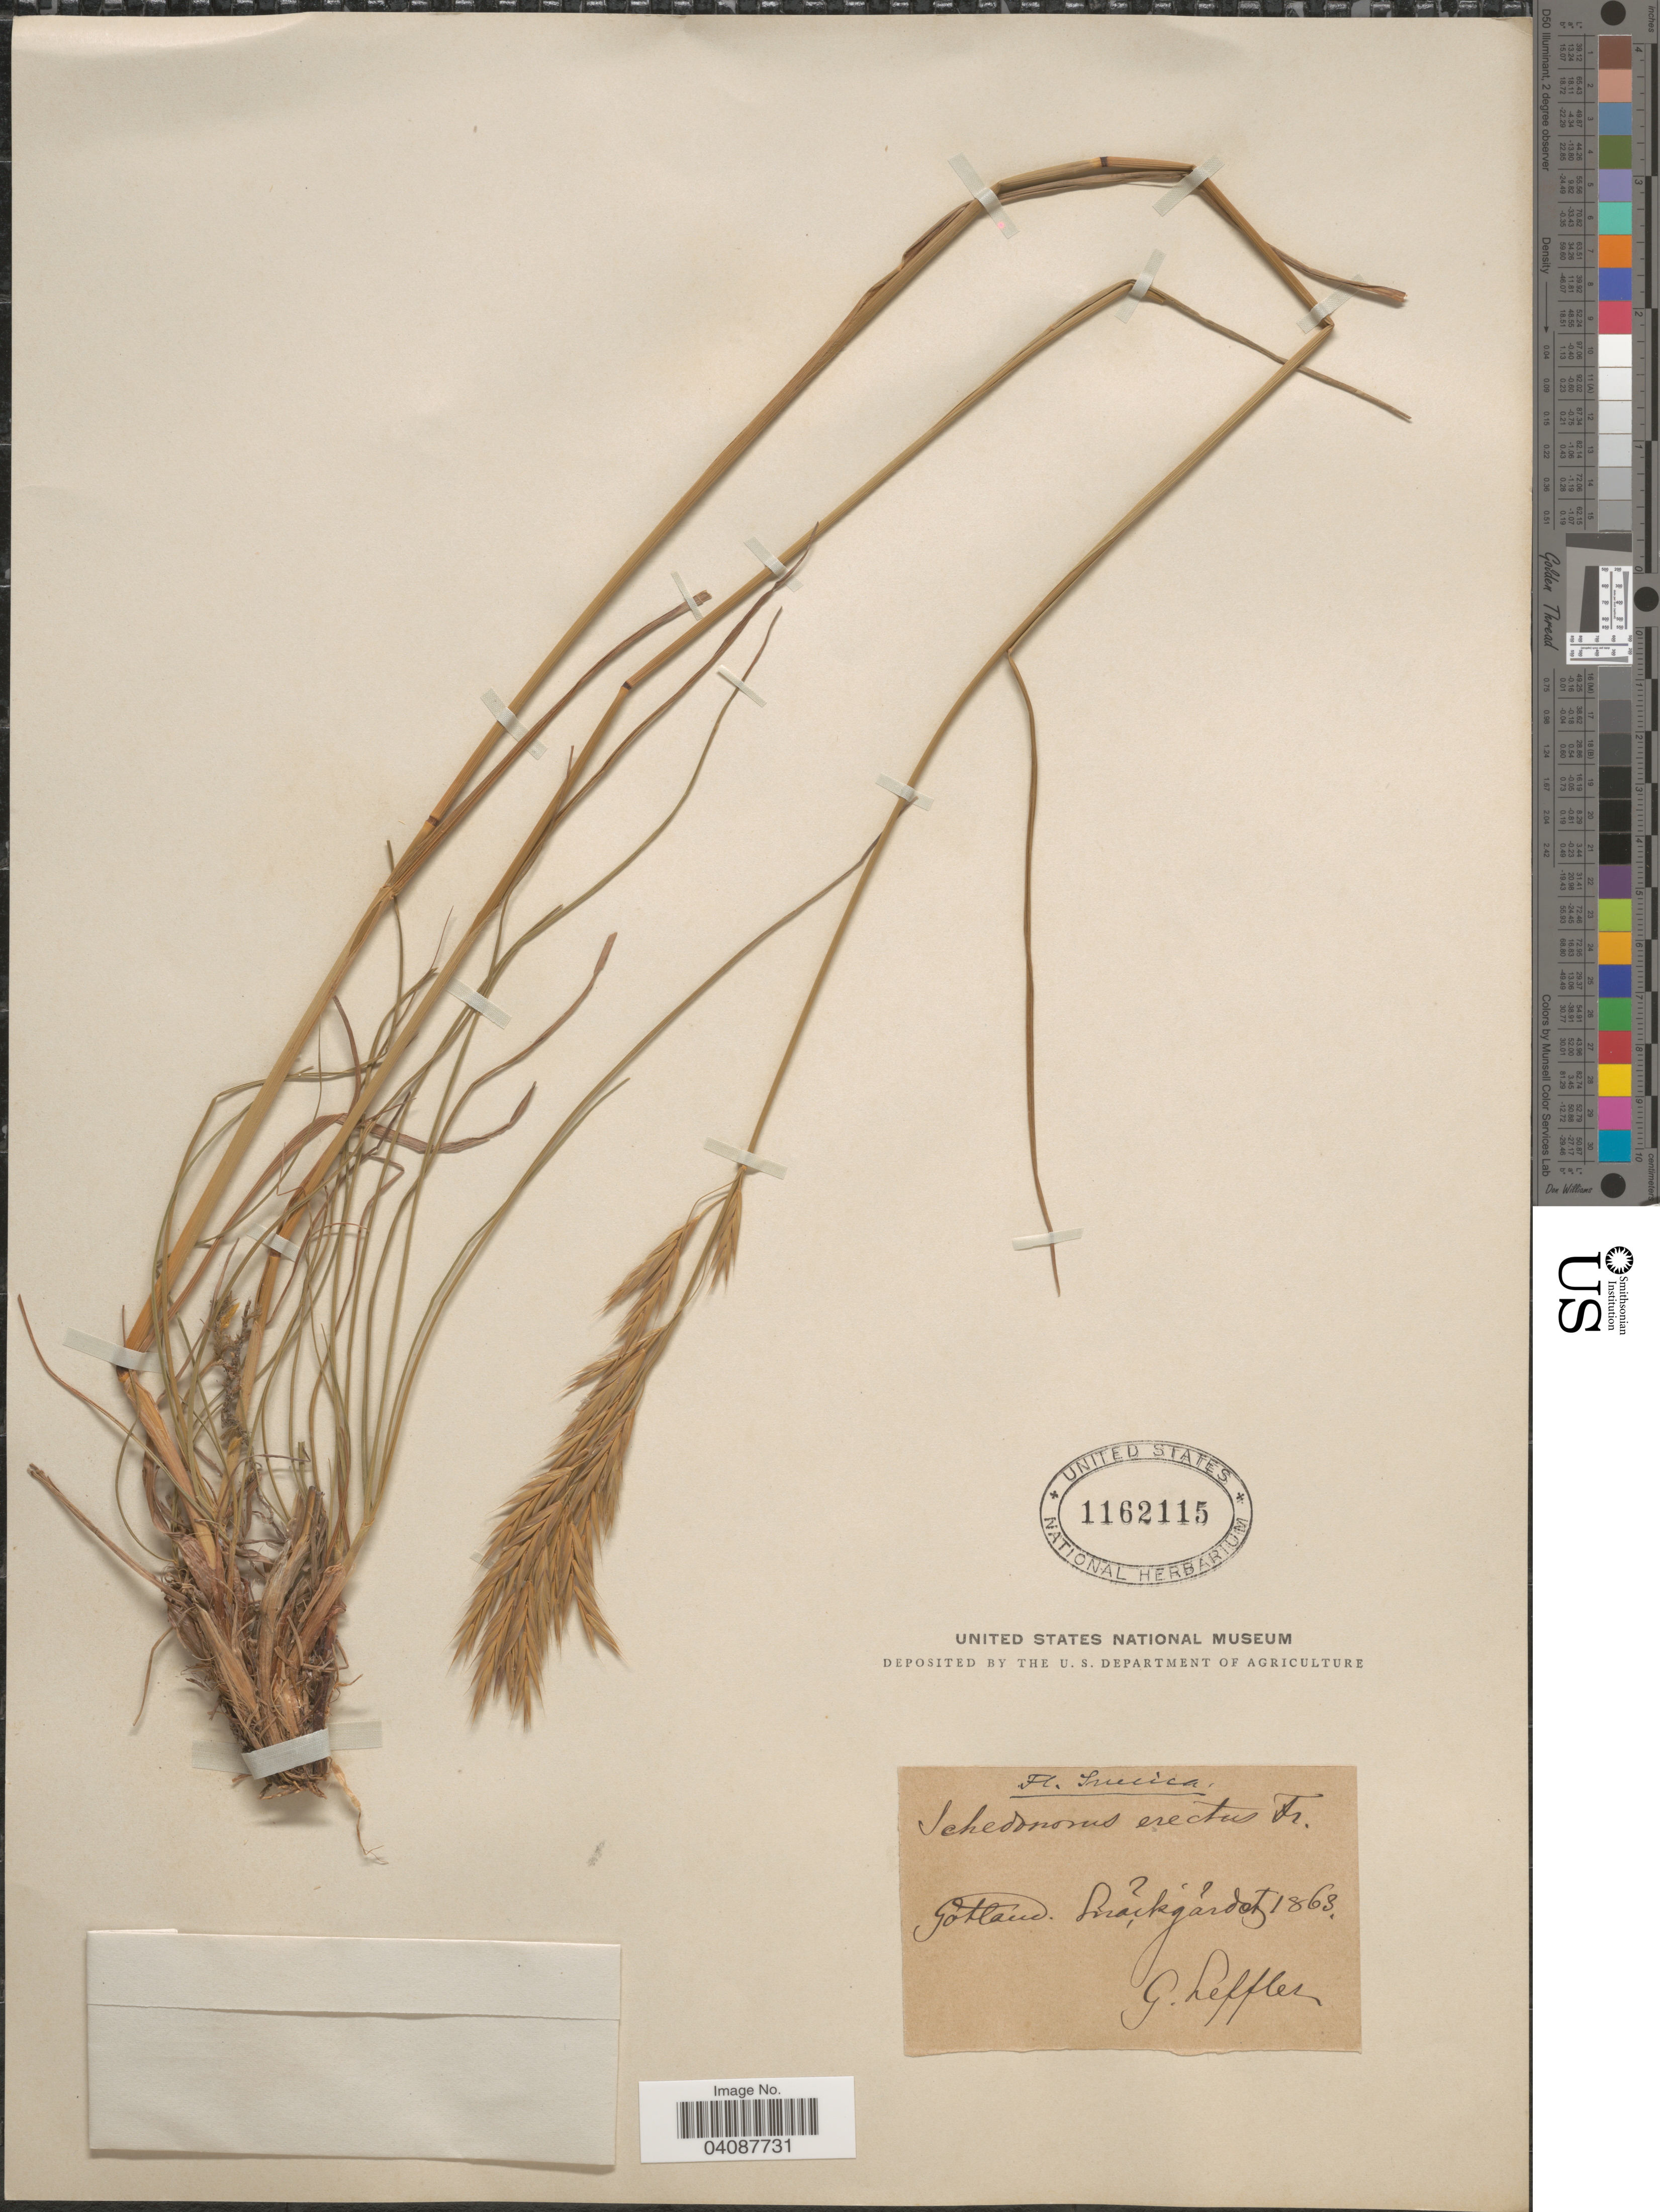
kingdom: Plantae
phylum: Tracheophyta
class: Liliopsida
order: Poales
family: Poaceae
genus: Bromus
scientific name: Bromus erectus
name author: Huds.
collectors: G. Leffles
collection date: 1863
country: Sweden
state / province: Gotland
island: Gotland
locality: Suecica. Gotland. Snackgardet.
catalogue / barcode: US 1162115